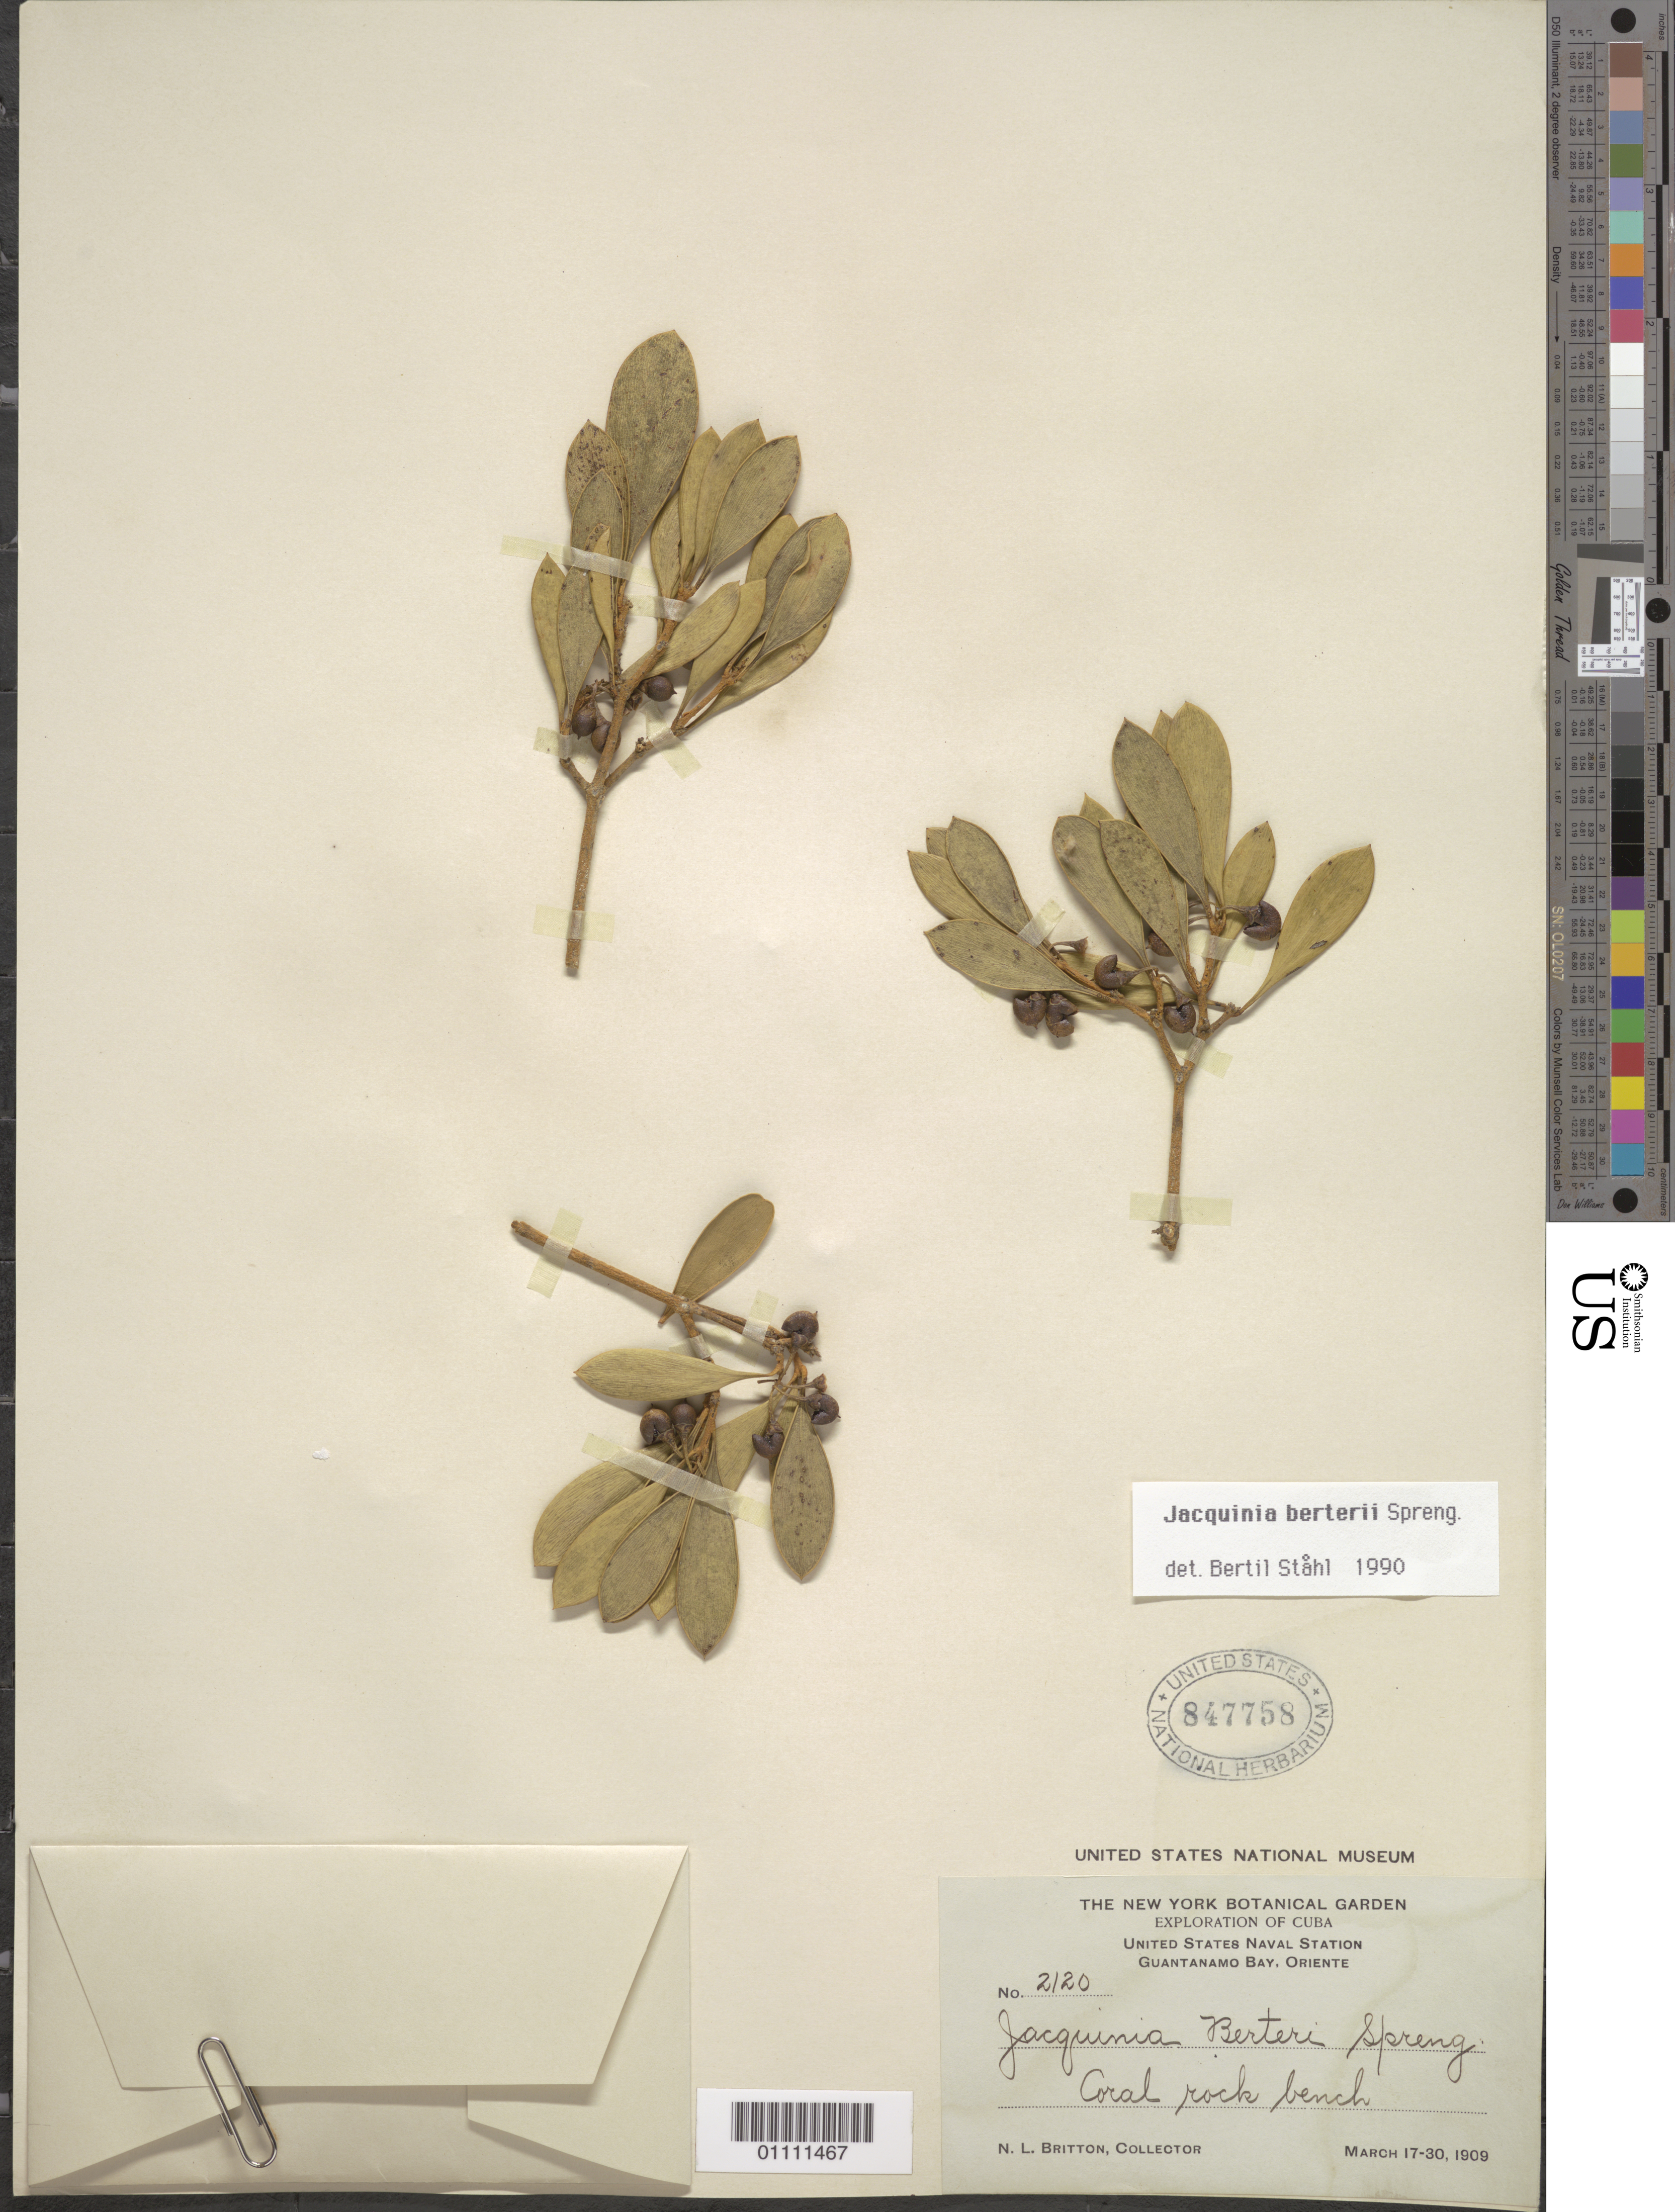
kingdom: Plantae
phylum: Tracheophyta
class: Magnoliopsida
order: Ericales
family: Primulaceae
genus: Jacquinia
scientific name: Jacquinia berteroi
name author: Spreng.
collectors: N. Britton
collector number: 2120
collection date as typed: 17 Mar 1909 to 30 Mar 1909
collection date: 1909-03-17/1909-03-30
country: Cuba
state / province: Guantanamo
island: Cuba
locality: United States Naval Station, Guantánamo Bay, Oriente Coral rock bench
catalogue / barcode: US 847758